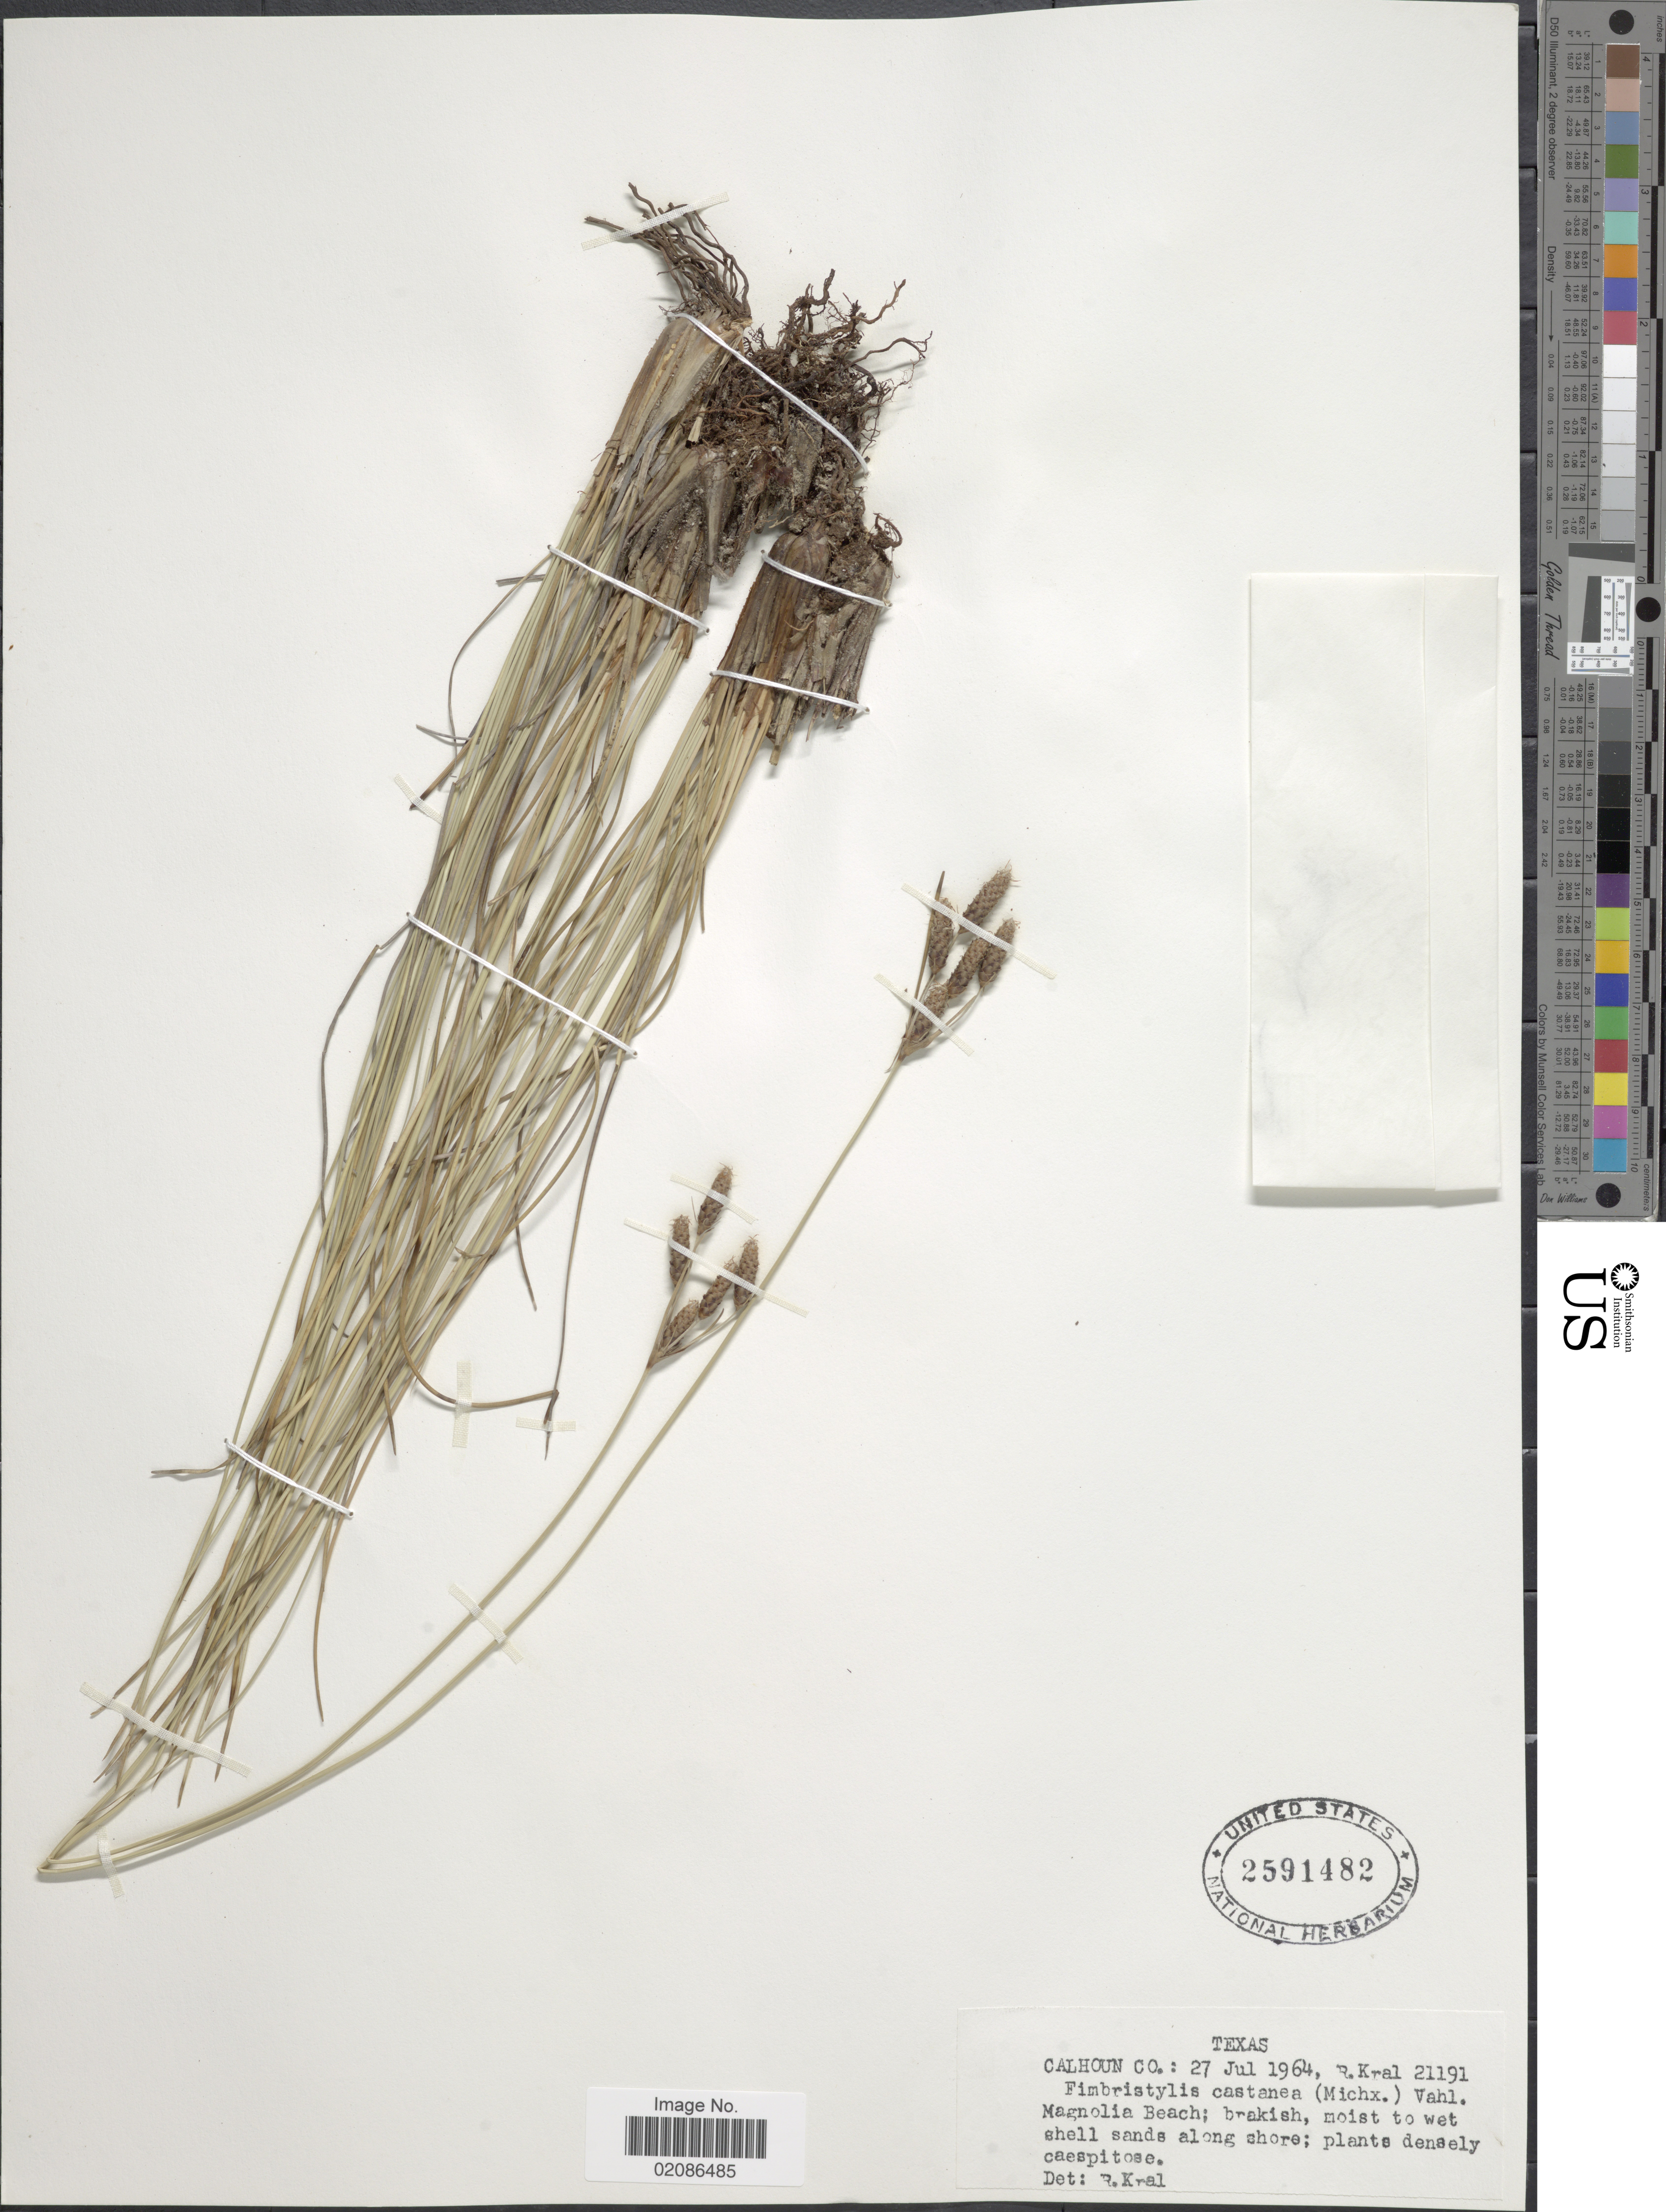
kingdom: Plantae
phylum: Tracheophyta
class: Liliopsida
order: Poales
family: Cyperaceae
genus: Fimbristylis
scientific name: Fimbristylis castanea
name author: (Michx.) Vahl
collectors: R. Kral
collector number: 21191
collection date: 1964-07-27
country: United States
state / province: Texas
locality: Calhoun Co; Magnolia Beach; brakish, moist to wet shell sands along shore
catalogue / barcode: US 2591482